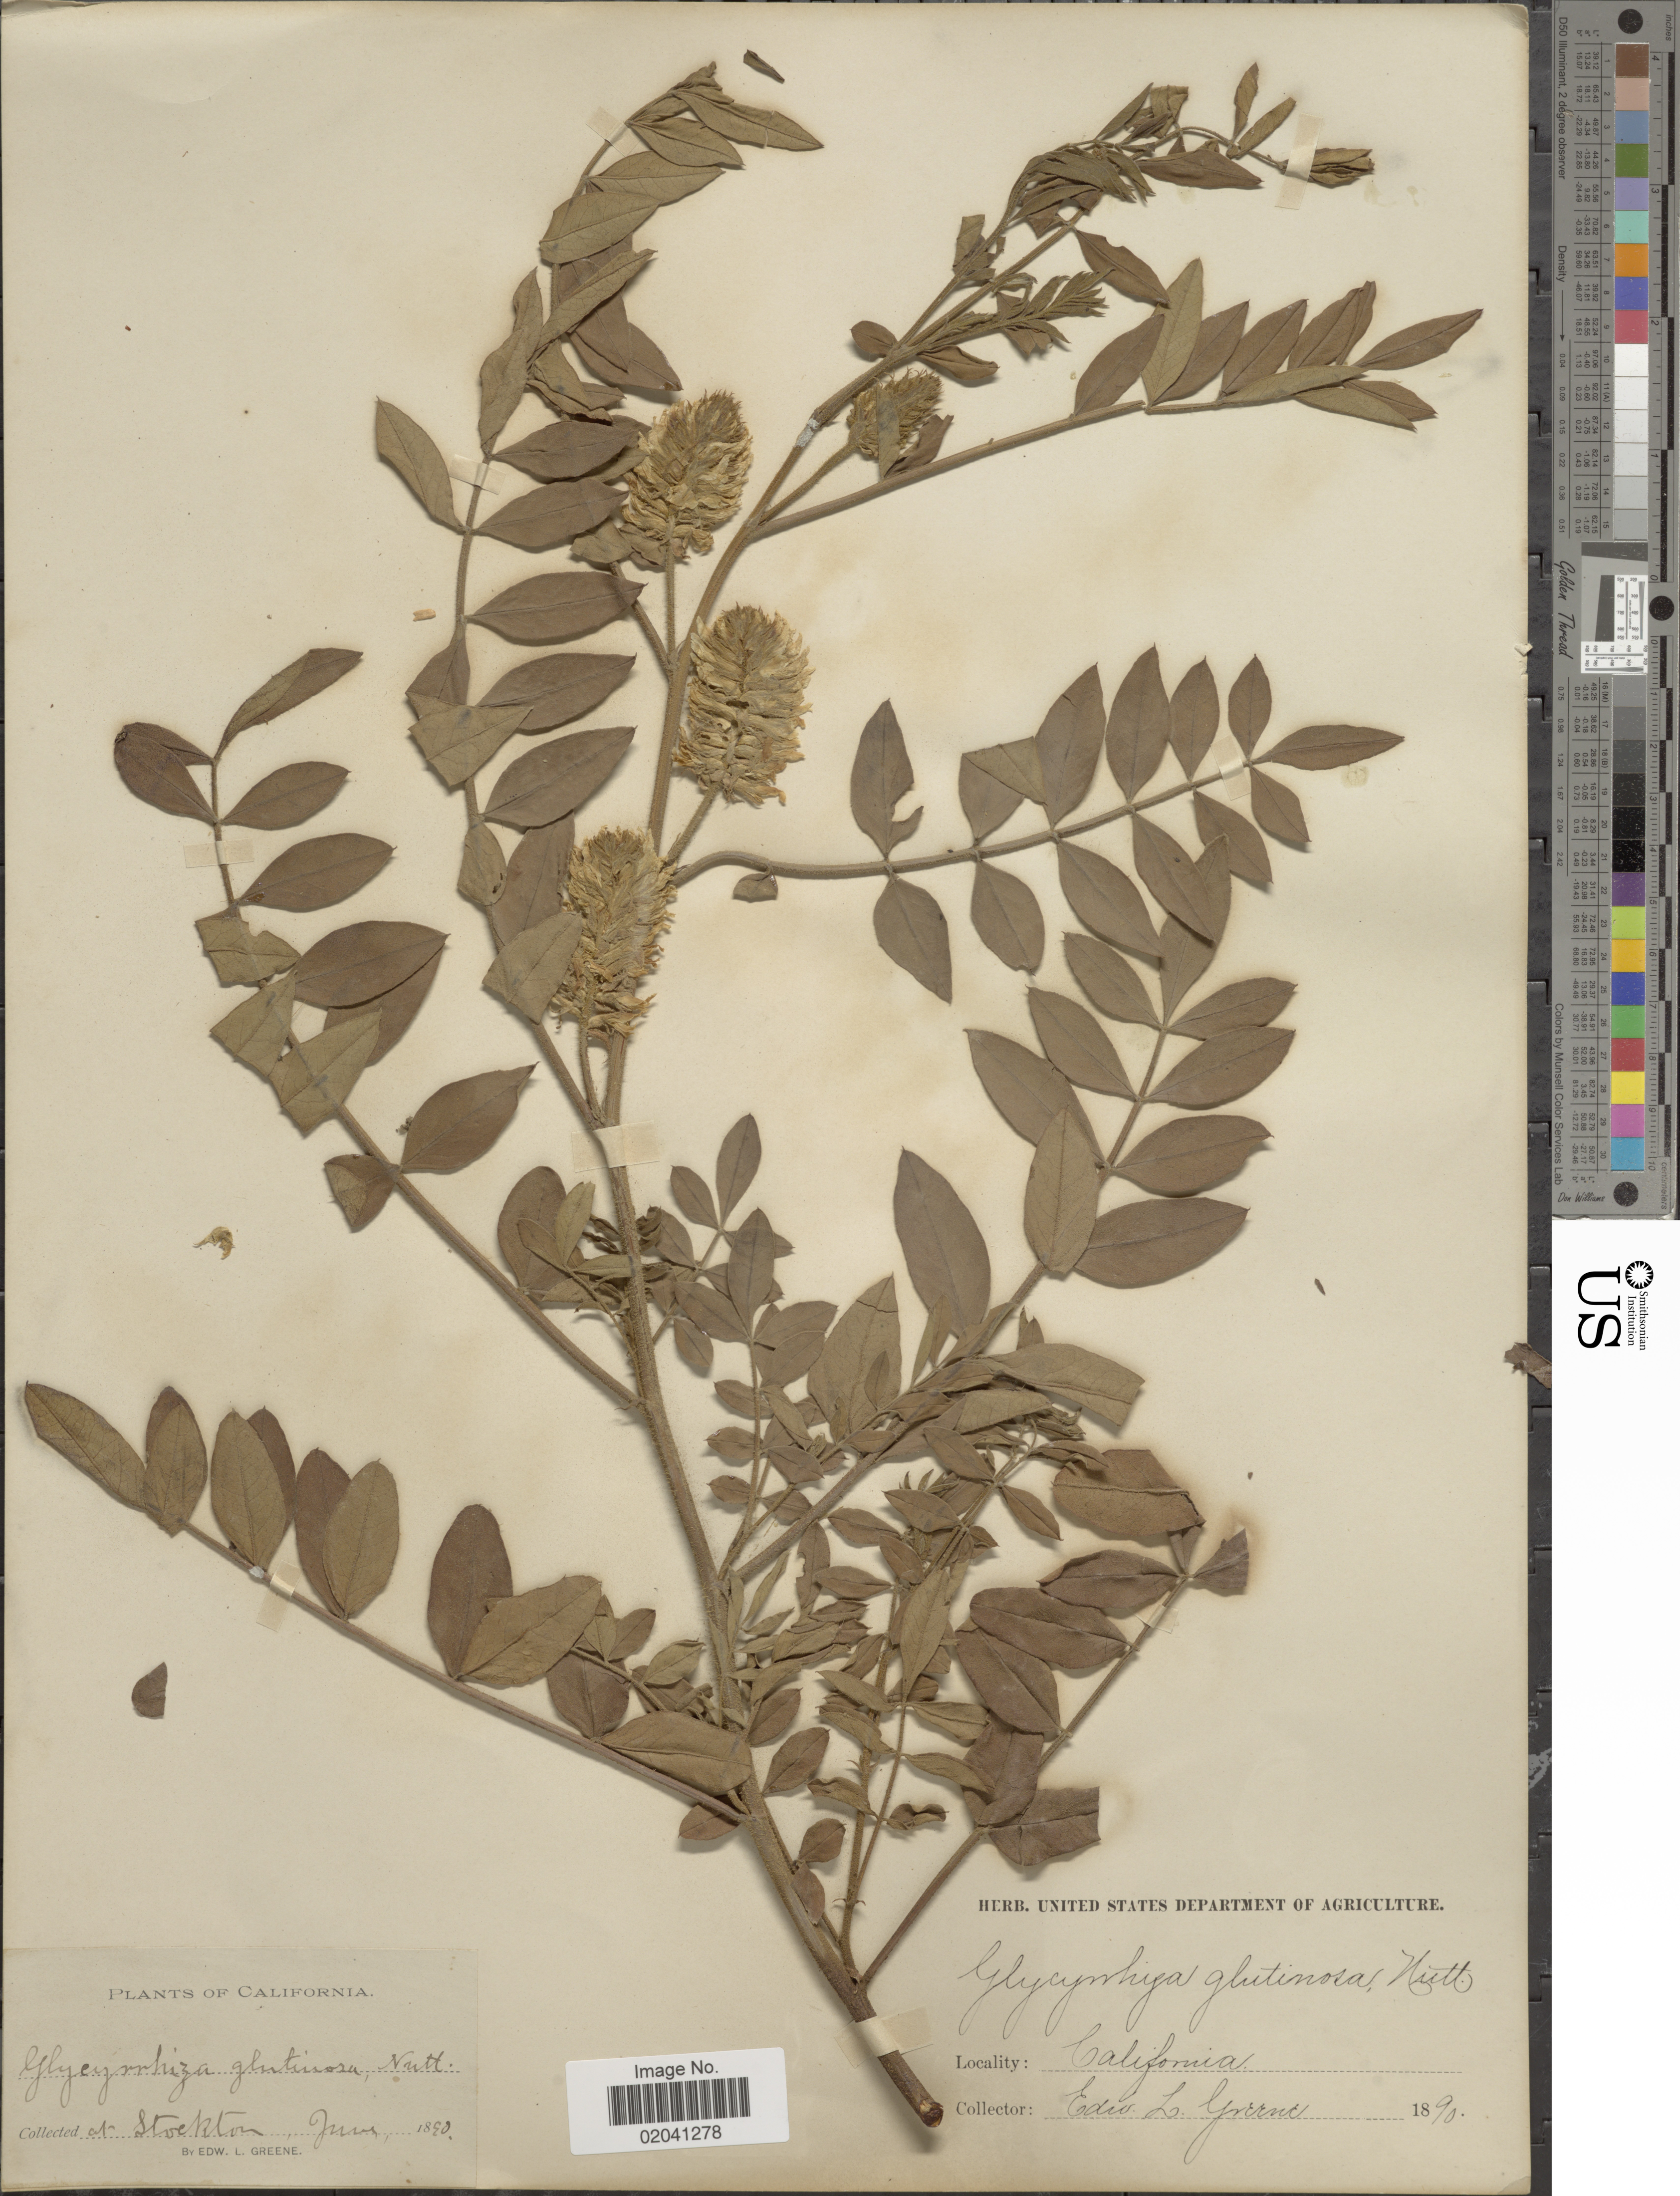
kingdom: Plantae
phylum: Tracheophyta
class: Magnoliopsida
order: Fabales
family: Fabaceae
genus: Glycyrrhiza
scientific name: Glycyrrhiza lepidota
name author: Pursh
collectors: E. L. Greene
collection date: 1890-06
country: United States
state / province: California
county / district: San Joaquin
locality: At Stockton